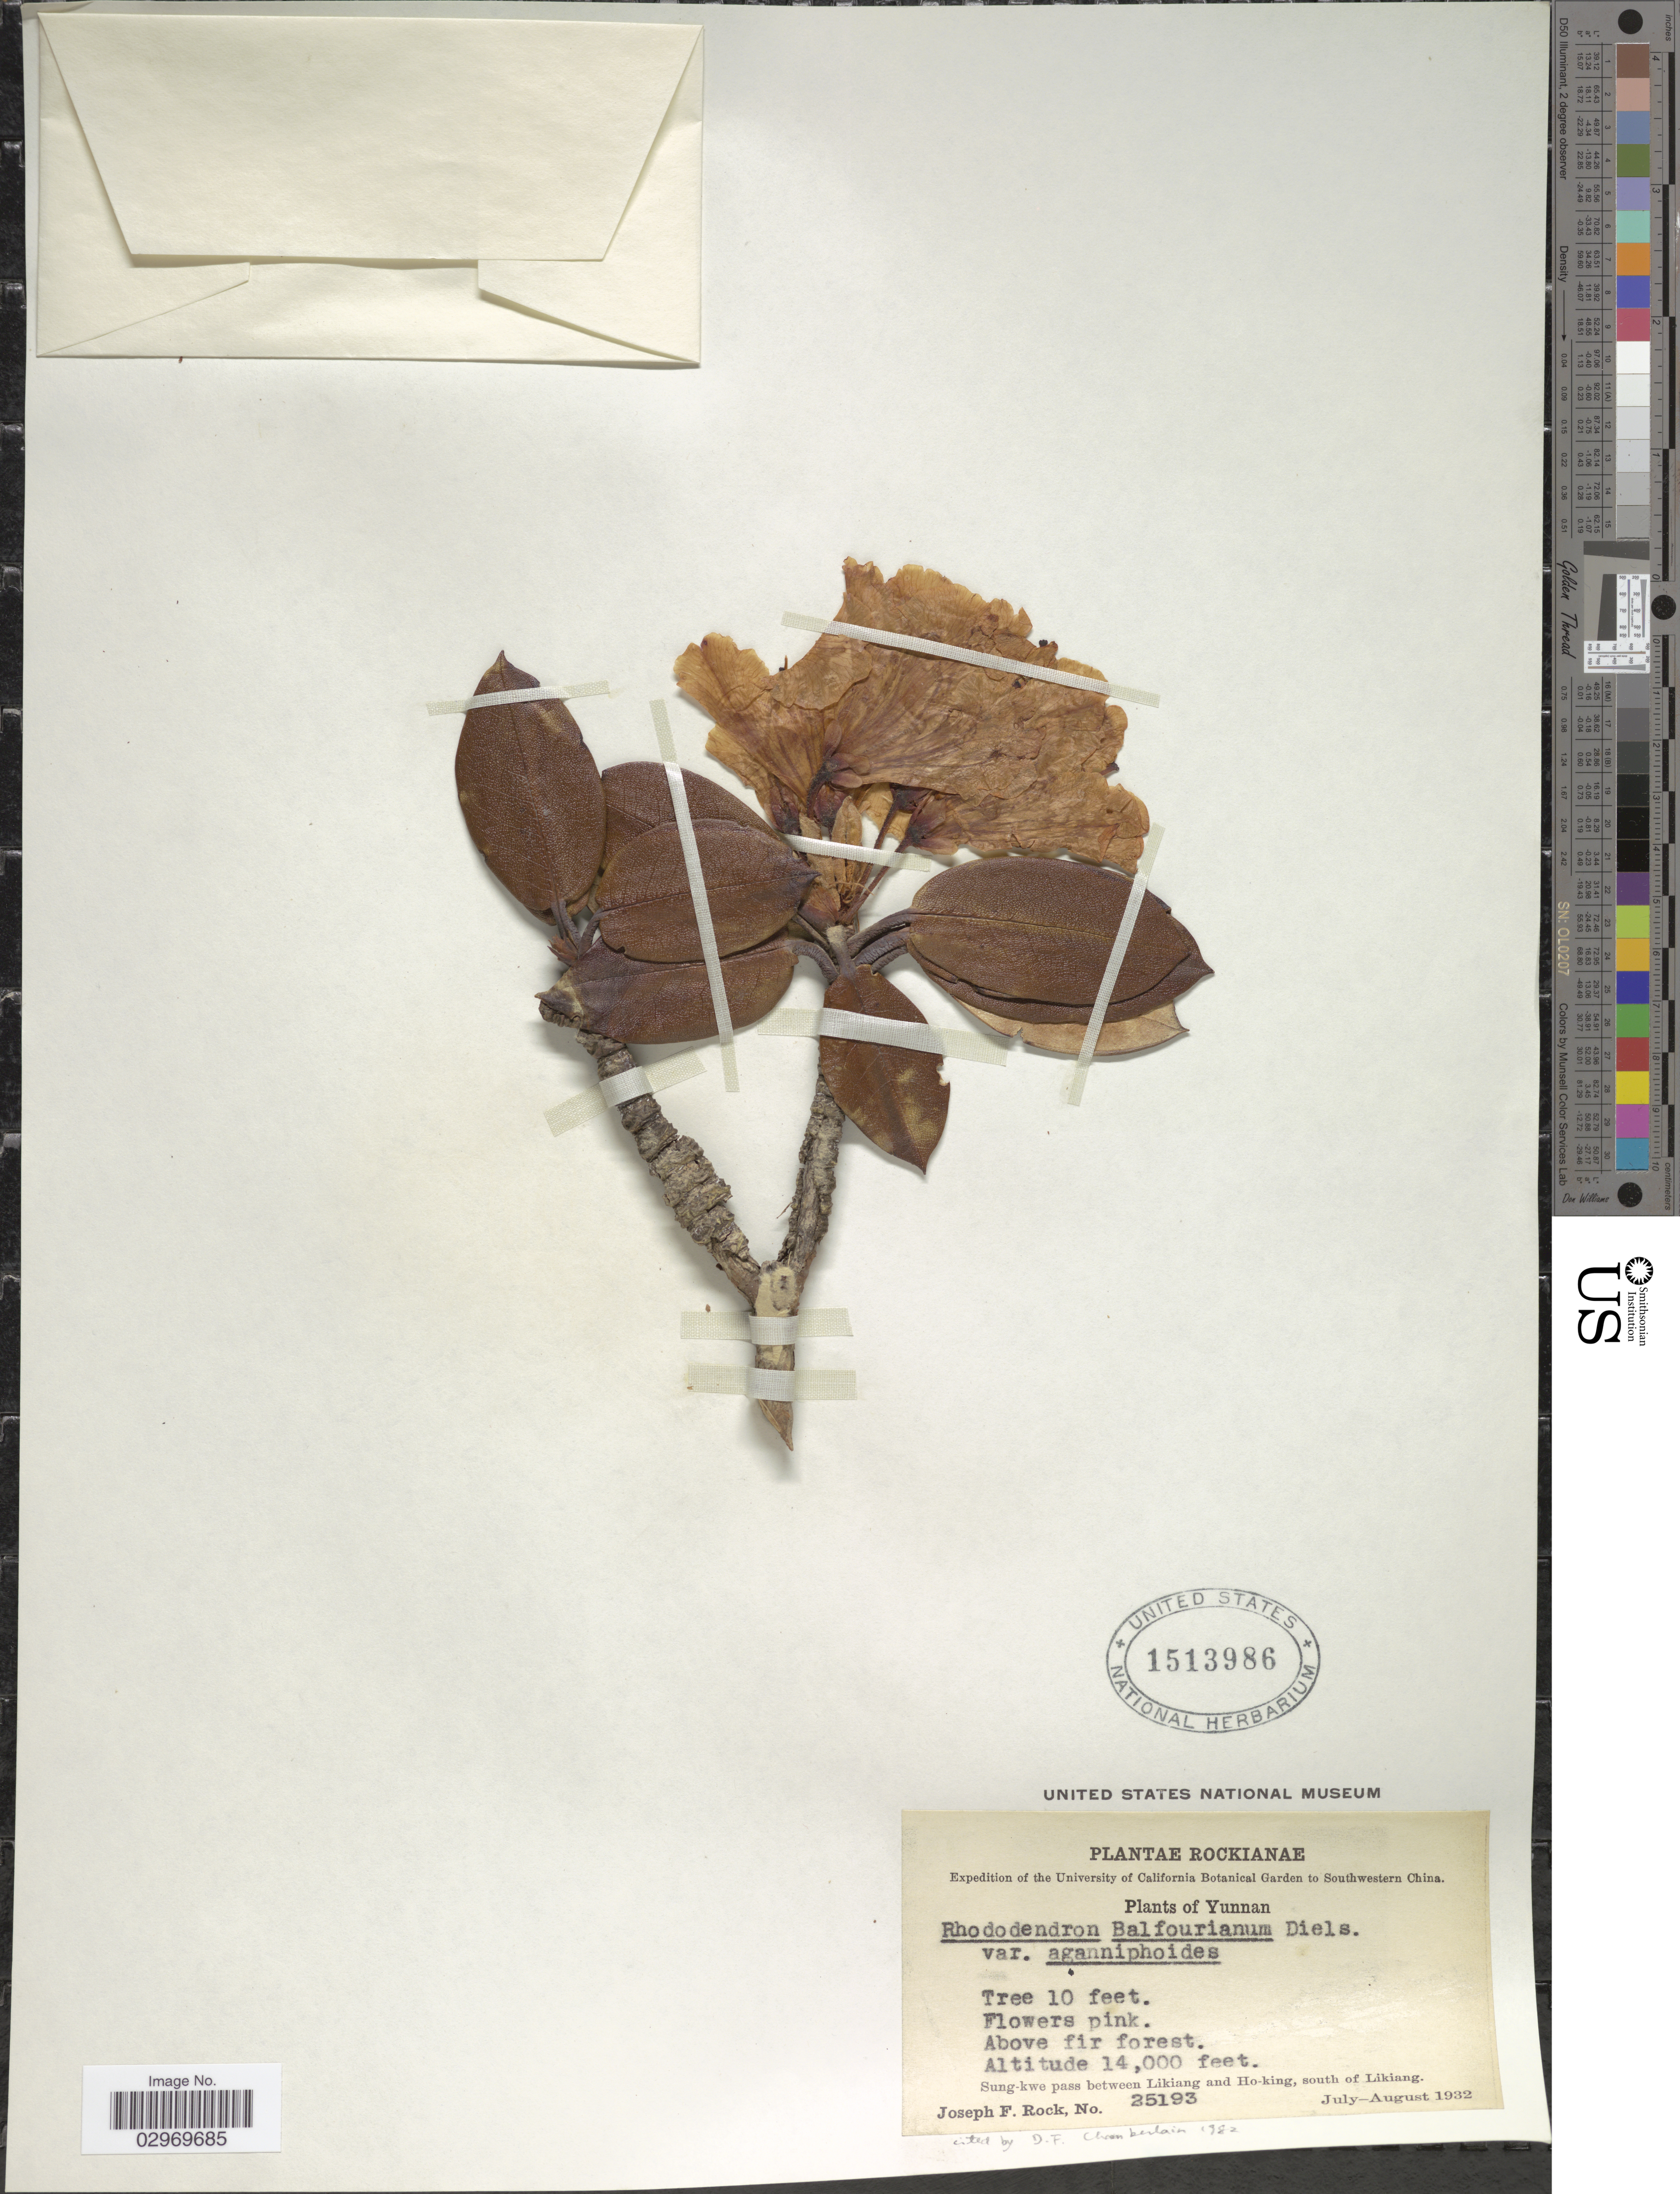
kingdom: Plantae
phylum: Tracheophyta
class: Magnoliopsida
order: Ericales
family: Ericaceae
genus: Rhododendron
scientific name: Rhododendron balfourianum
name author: Diels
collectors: J. F. Rock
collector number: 25193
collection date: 1932-07/1932-08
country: China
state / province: Yunnan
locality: Southwestern China. Above fir forest. Sung-kwe pass between Likiang and Ho-king, south of Likiang.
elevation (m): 4267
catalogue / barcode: US 1513986